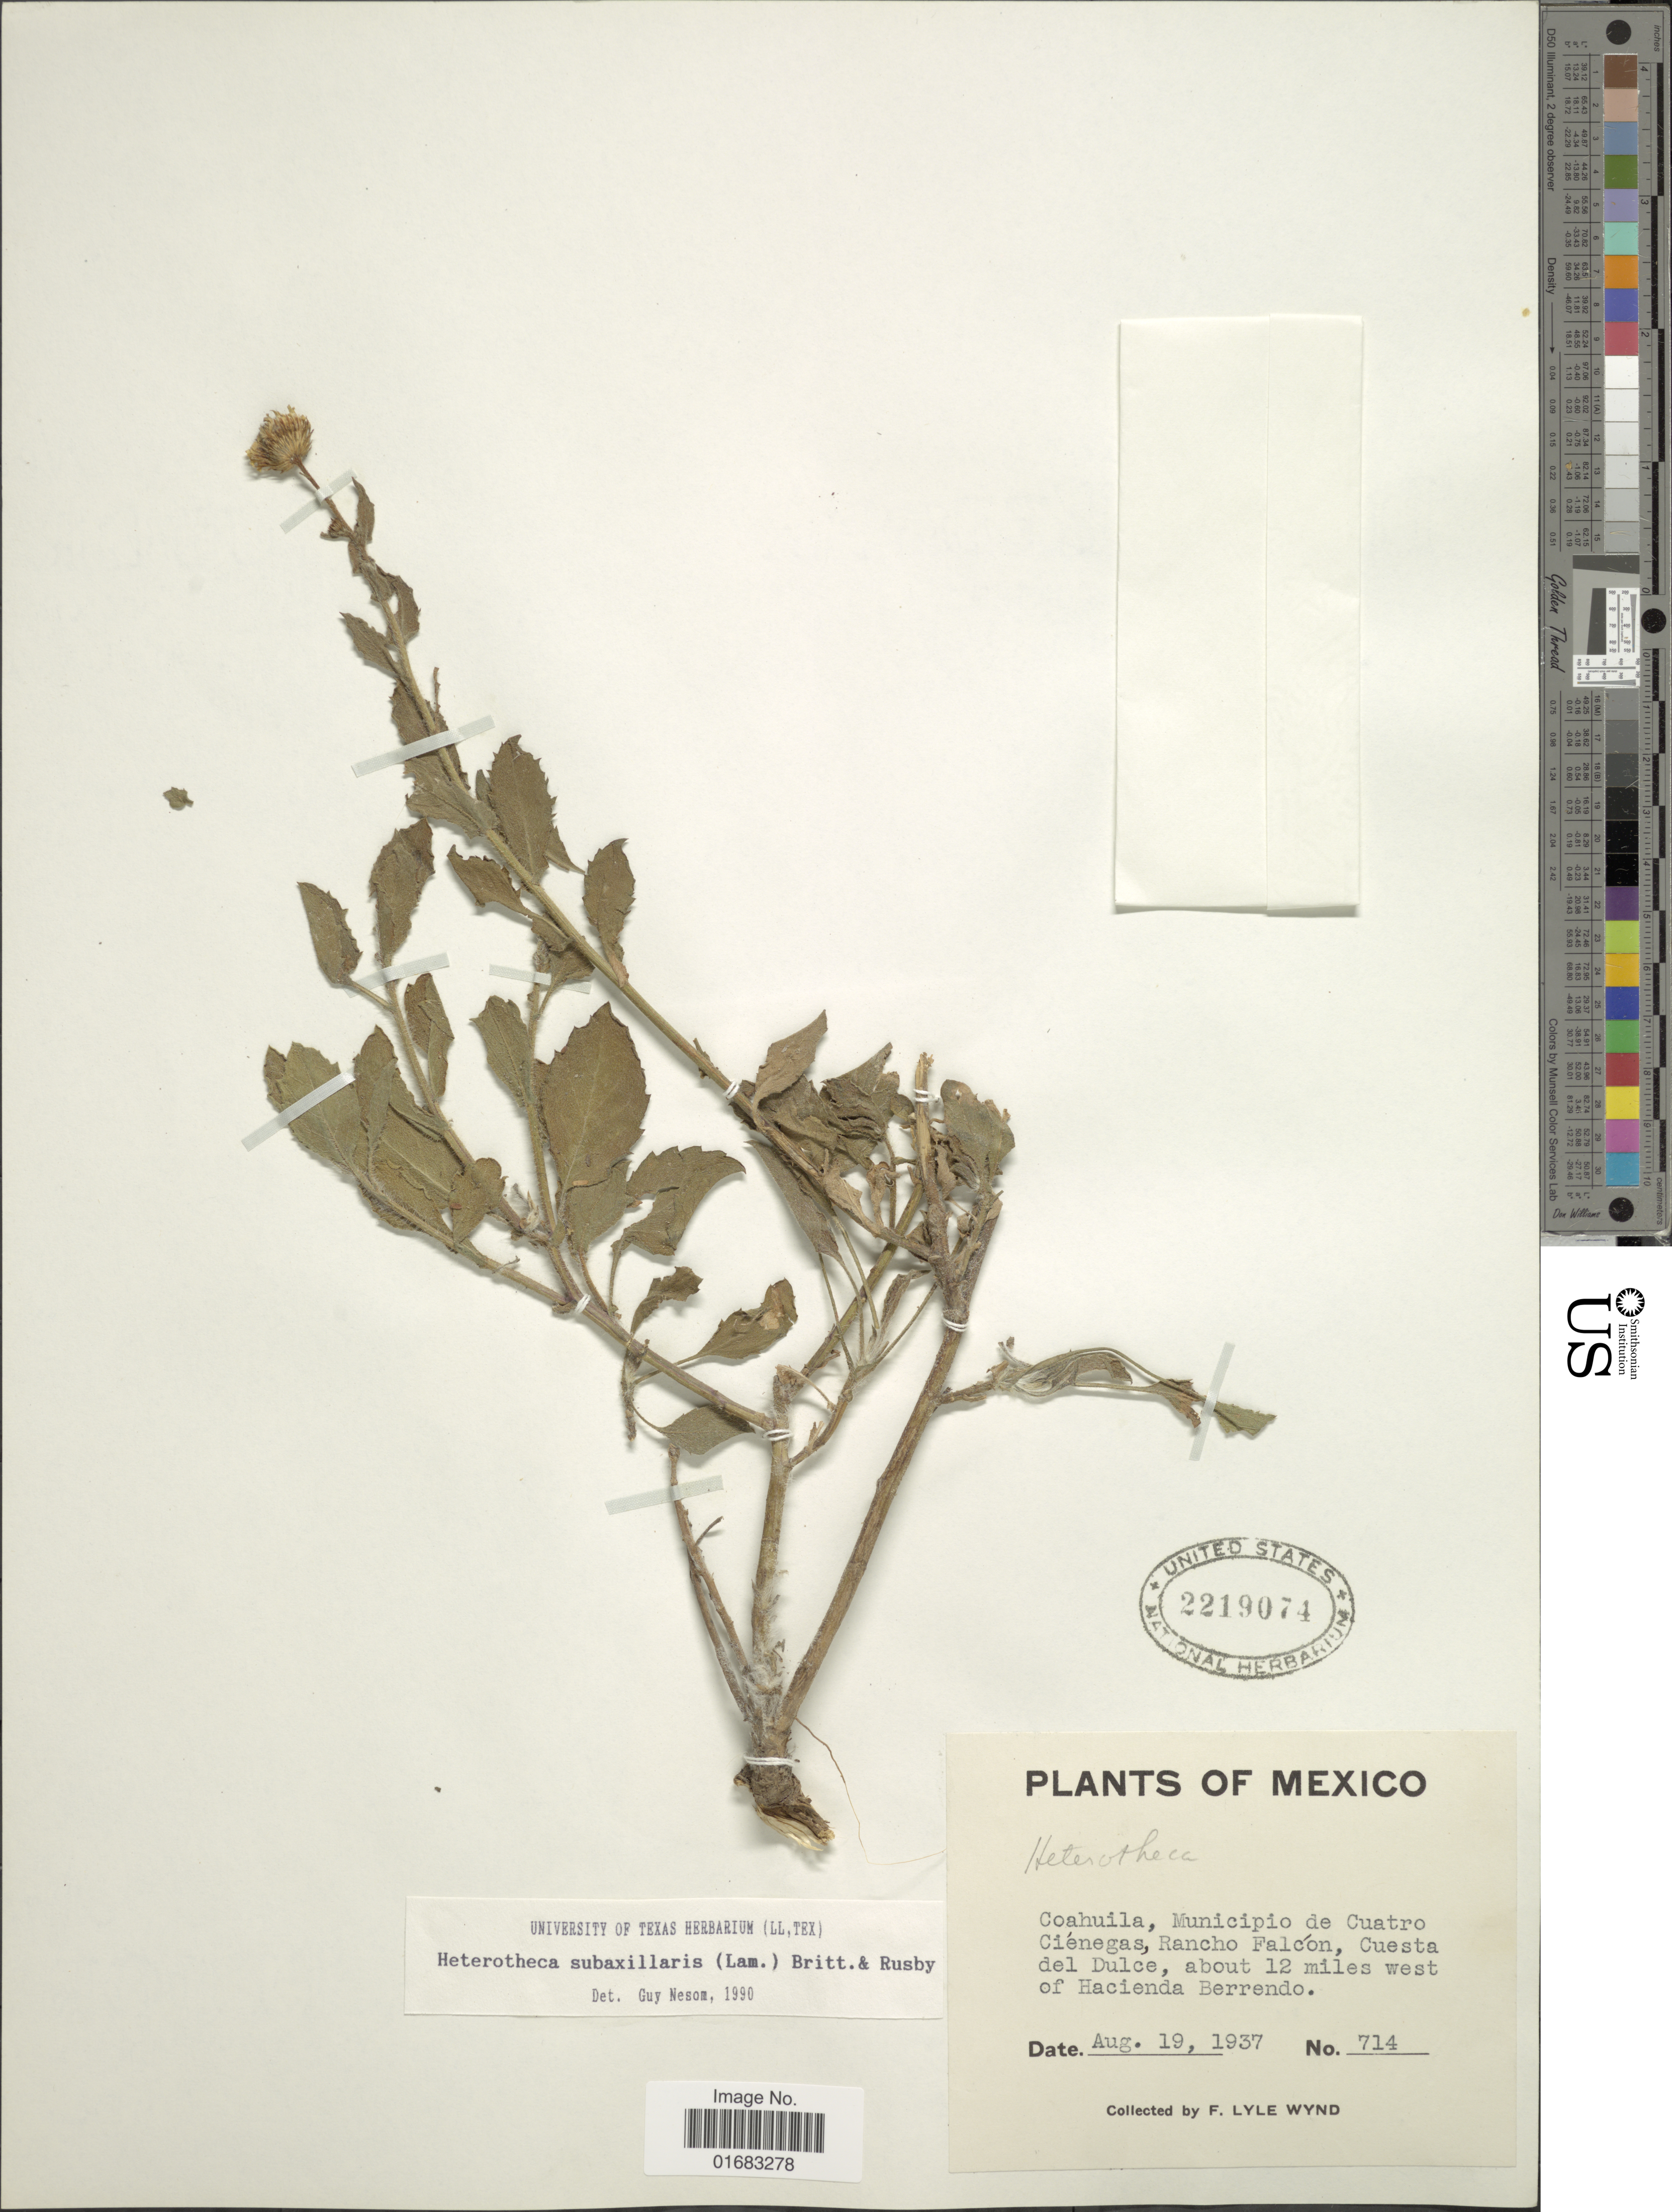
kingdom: Plantae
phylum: Tracheophyta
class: Magnoliopsida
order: Asterales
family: Asteraceae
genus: Heterotheca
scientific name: Heterotheca subaxillaris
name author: (Lam.) Britton & Rusby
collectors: F. L. Wynd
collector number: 714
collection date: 1937-08-19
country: Mexico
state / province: Coahuila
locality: Mexico, Coahuila, Municipio de Cuatro Cienegas, Rancho Falcon, Cuesta del Dulce, about 12 miles west of Hacienda Berrendo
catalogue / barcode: US 2219074